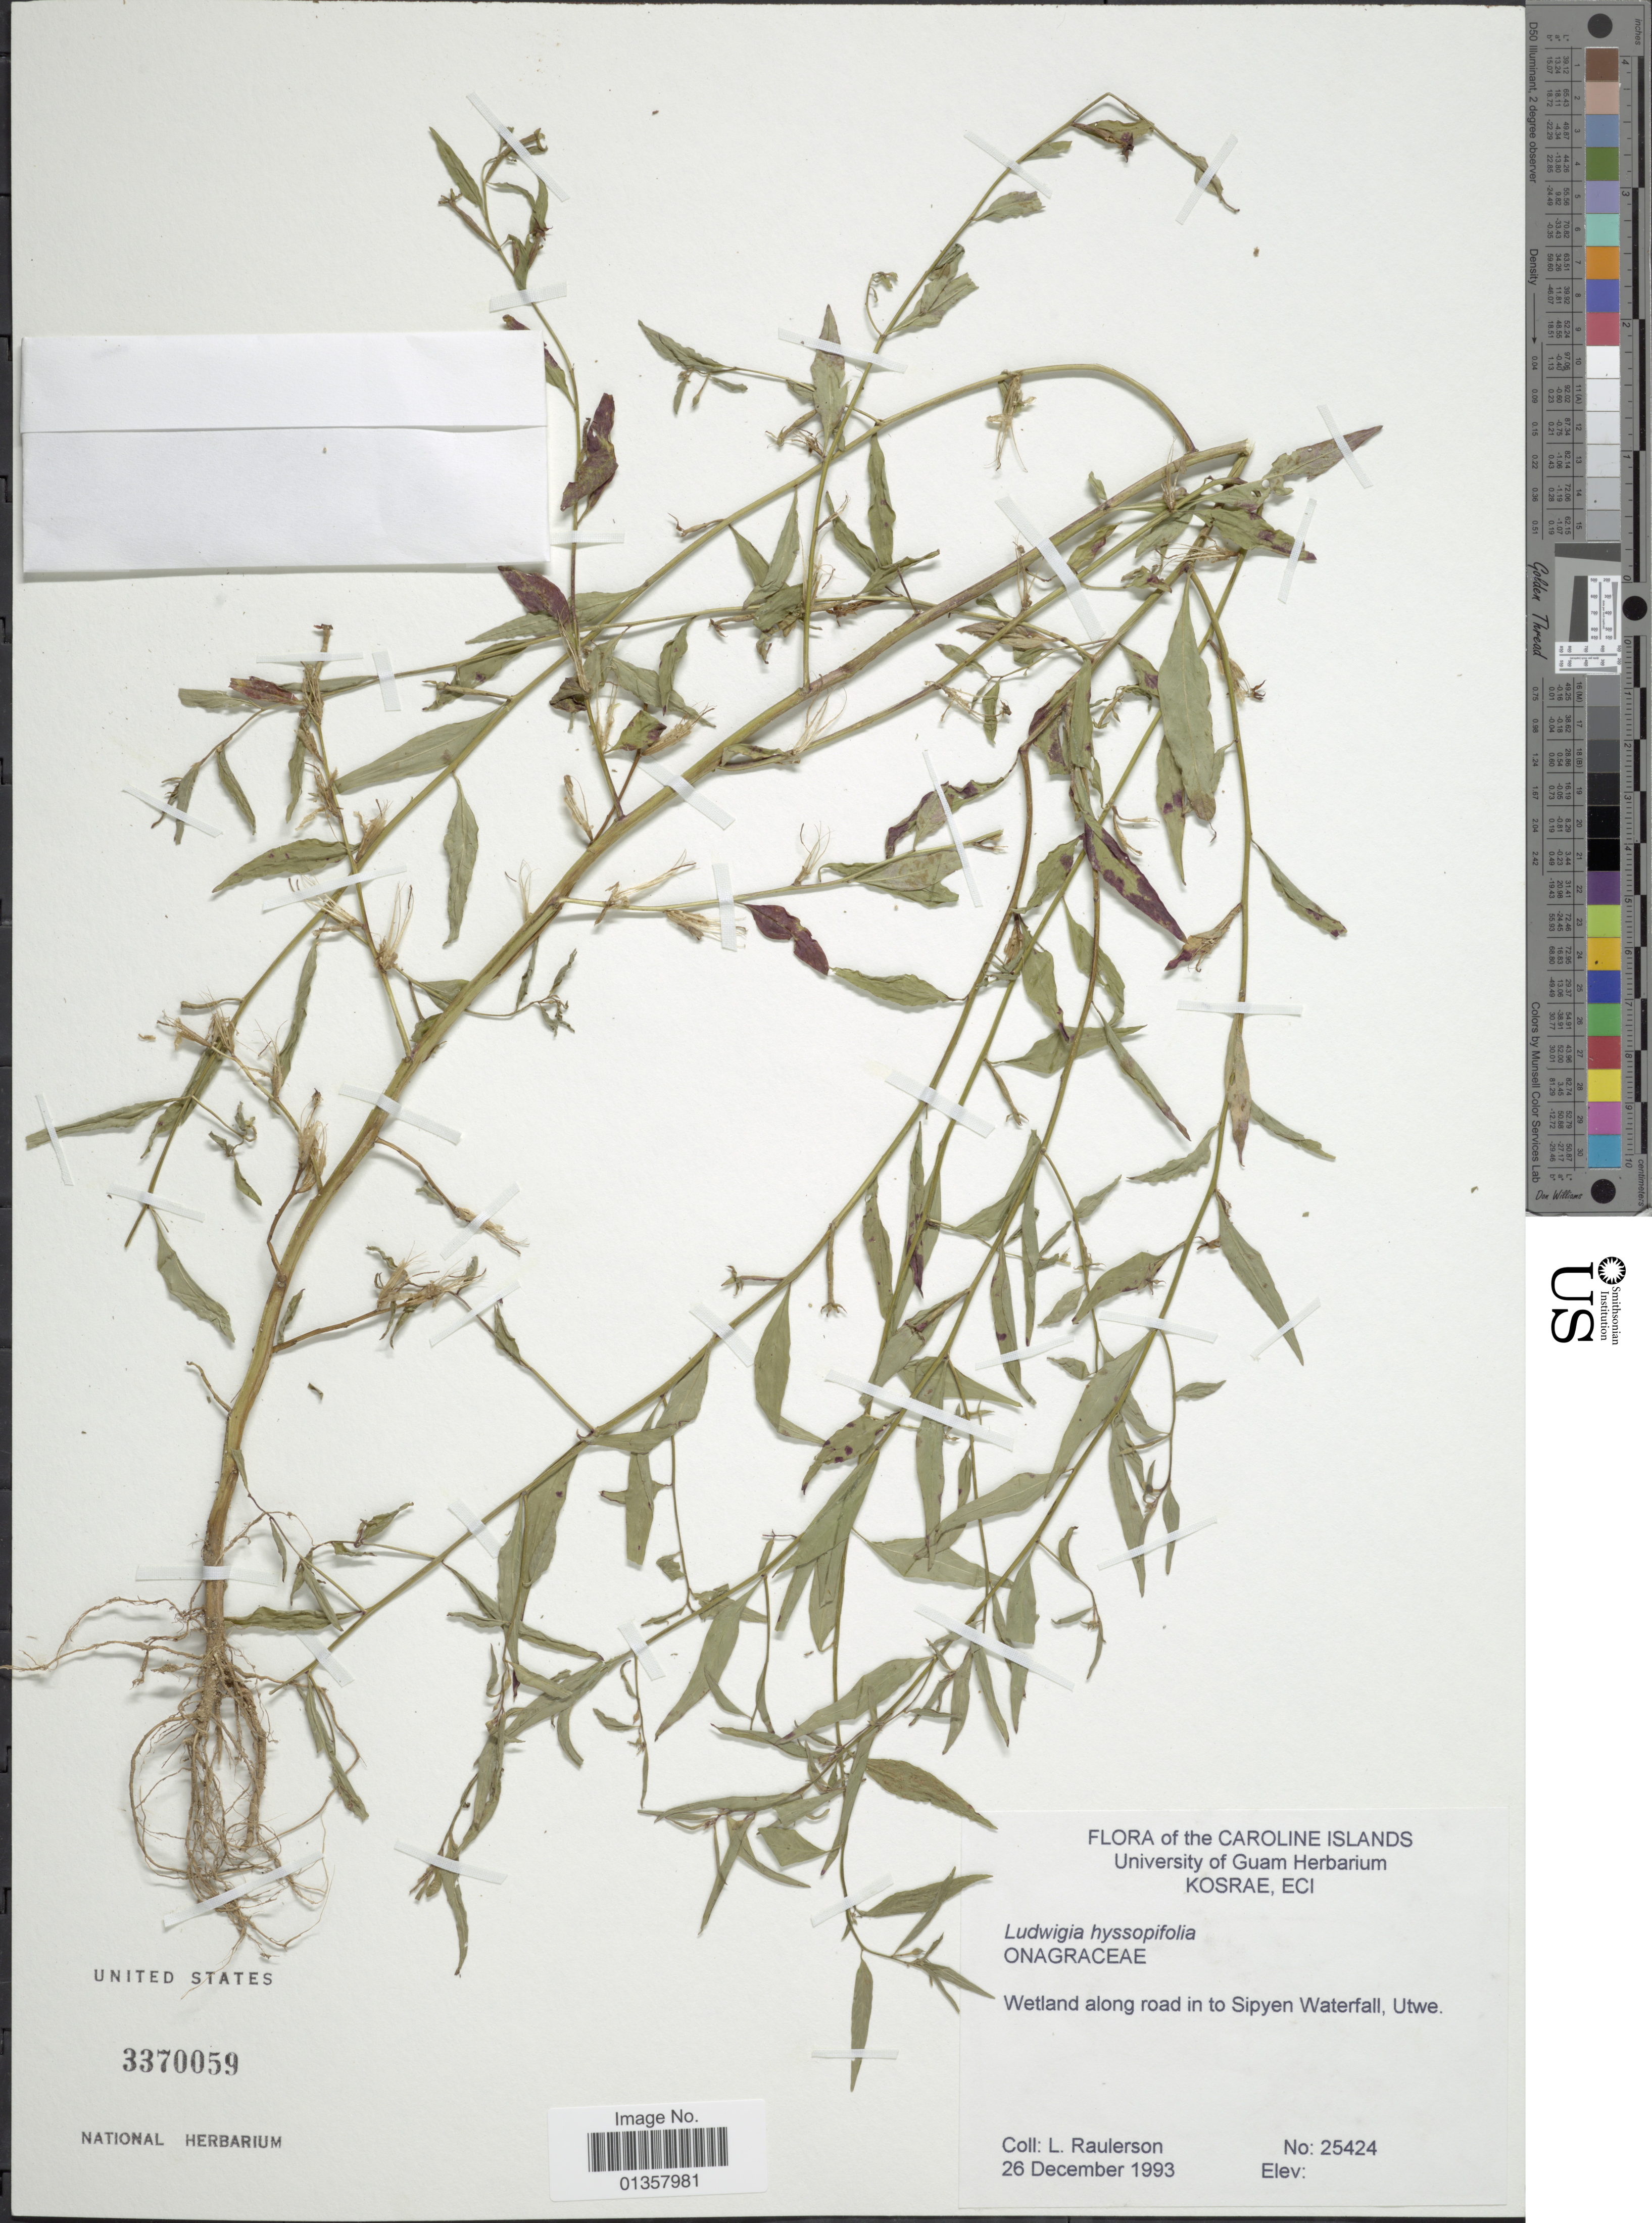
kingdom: Plantae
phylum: Tracheophyta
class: Magnoliopsida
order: Myrtales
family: Onagraceae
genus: Ludwigia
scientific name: Ludwigia hyssopifolia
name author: (G. Don) Exell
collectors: L. Raulerson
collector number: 25424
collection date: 1993-12-26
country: Micronesia, Federated States of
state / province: Kosrae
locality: Caroline Islands, Wetland along road in to Sipyen Waterfall, Utwe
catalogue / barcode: US 3370059